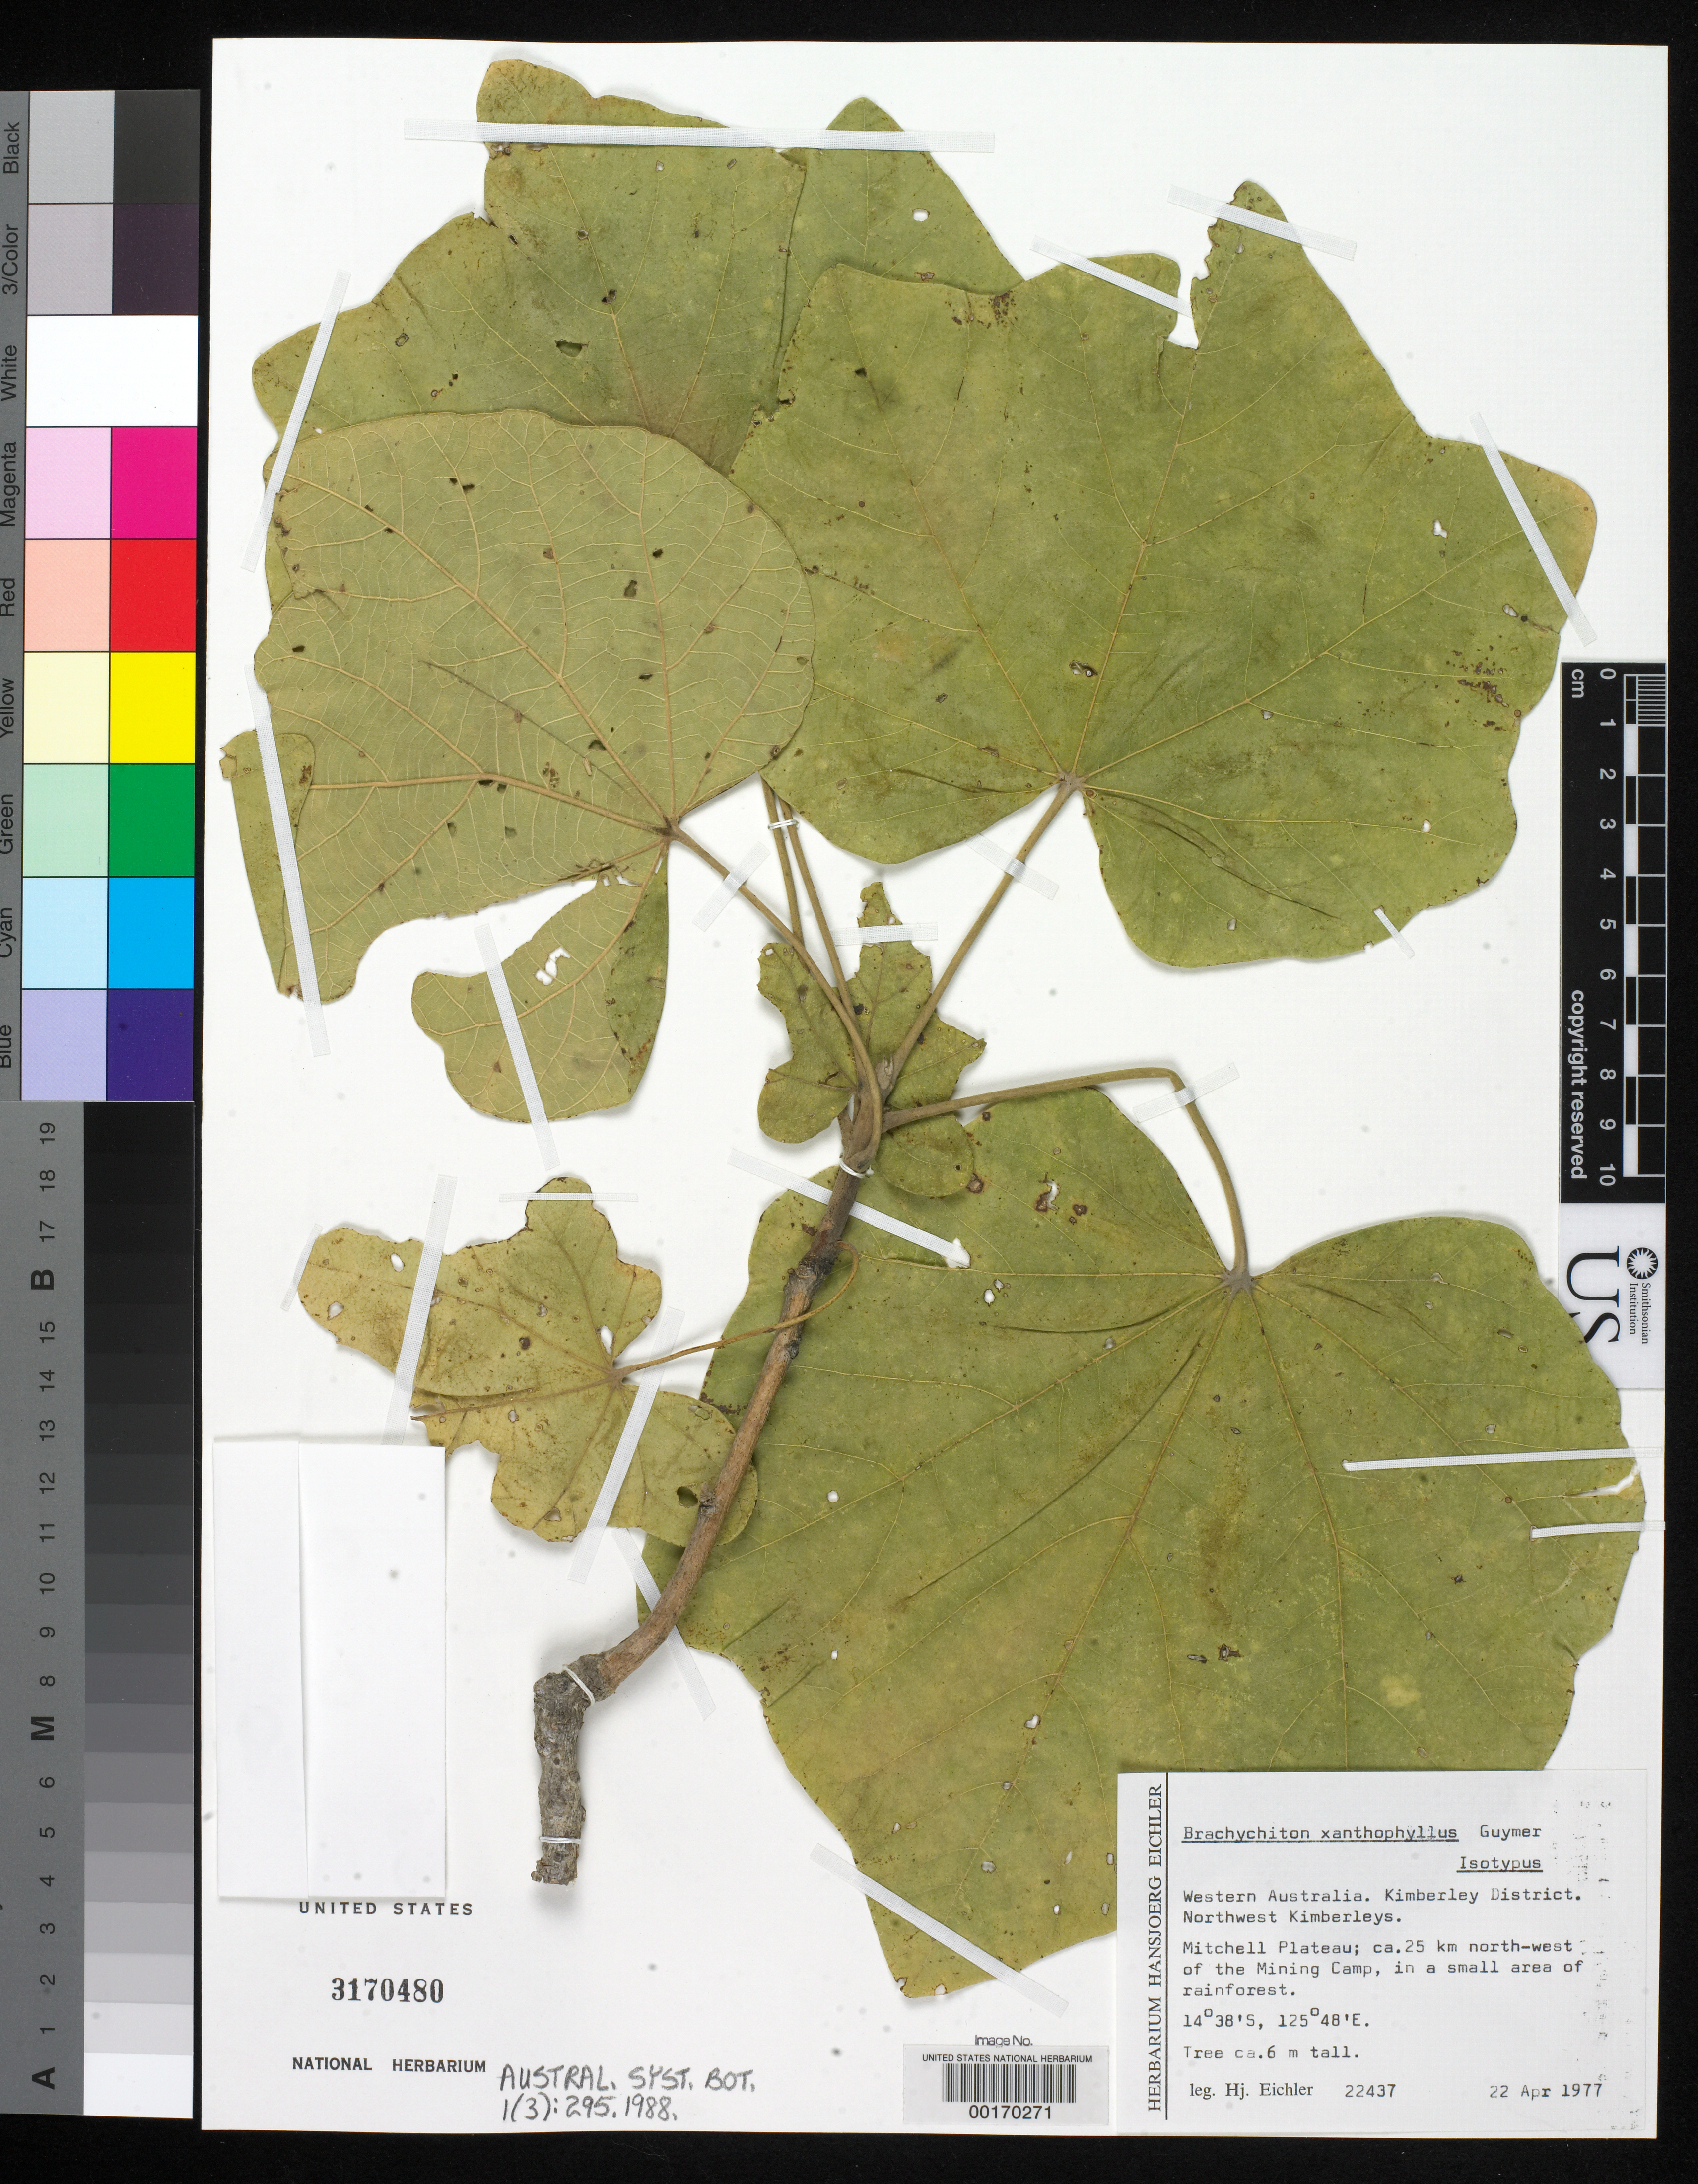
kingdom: Plantae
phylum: Tracheophyta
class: Magnoliopsida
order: Malvales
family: Malvaceae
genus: Brachychiton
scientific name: Brachychiton xanthophyllus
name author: Guymer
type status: Isotype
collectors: H. Eichler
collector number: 22437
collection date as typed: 22 Apr 1977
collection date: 1977-04-22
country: Australia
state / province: Western Australia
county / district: Kimberley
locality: NW Kimberleys, Mitchell plateau, ca. 25 km NW of mining camp.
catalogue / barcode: US 3170480